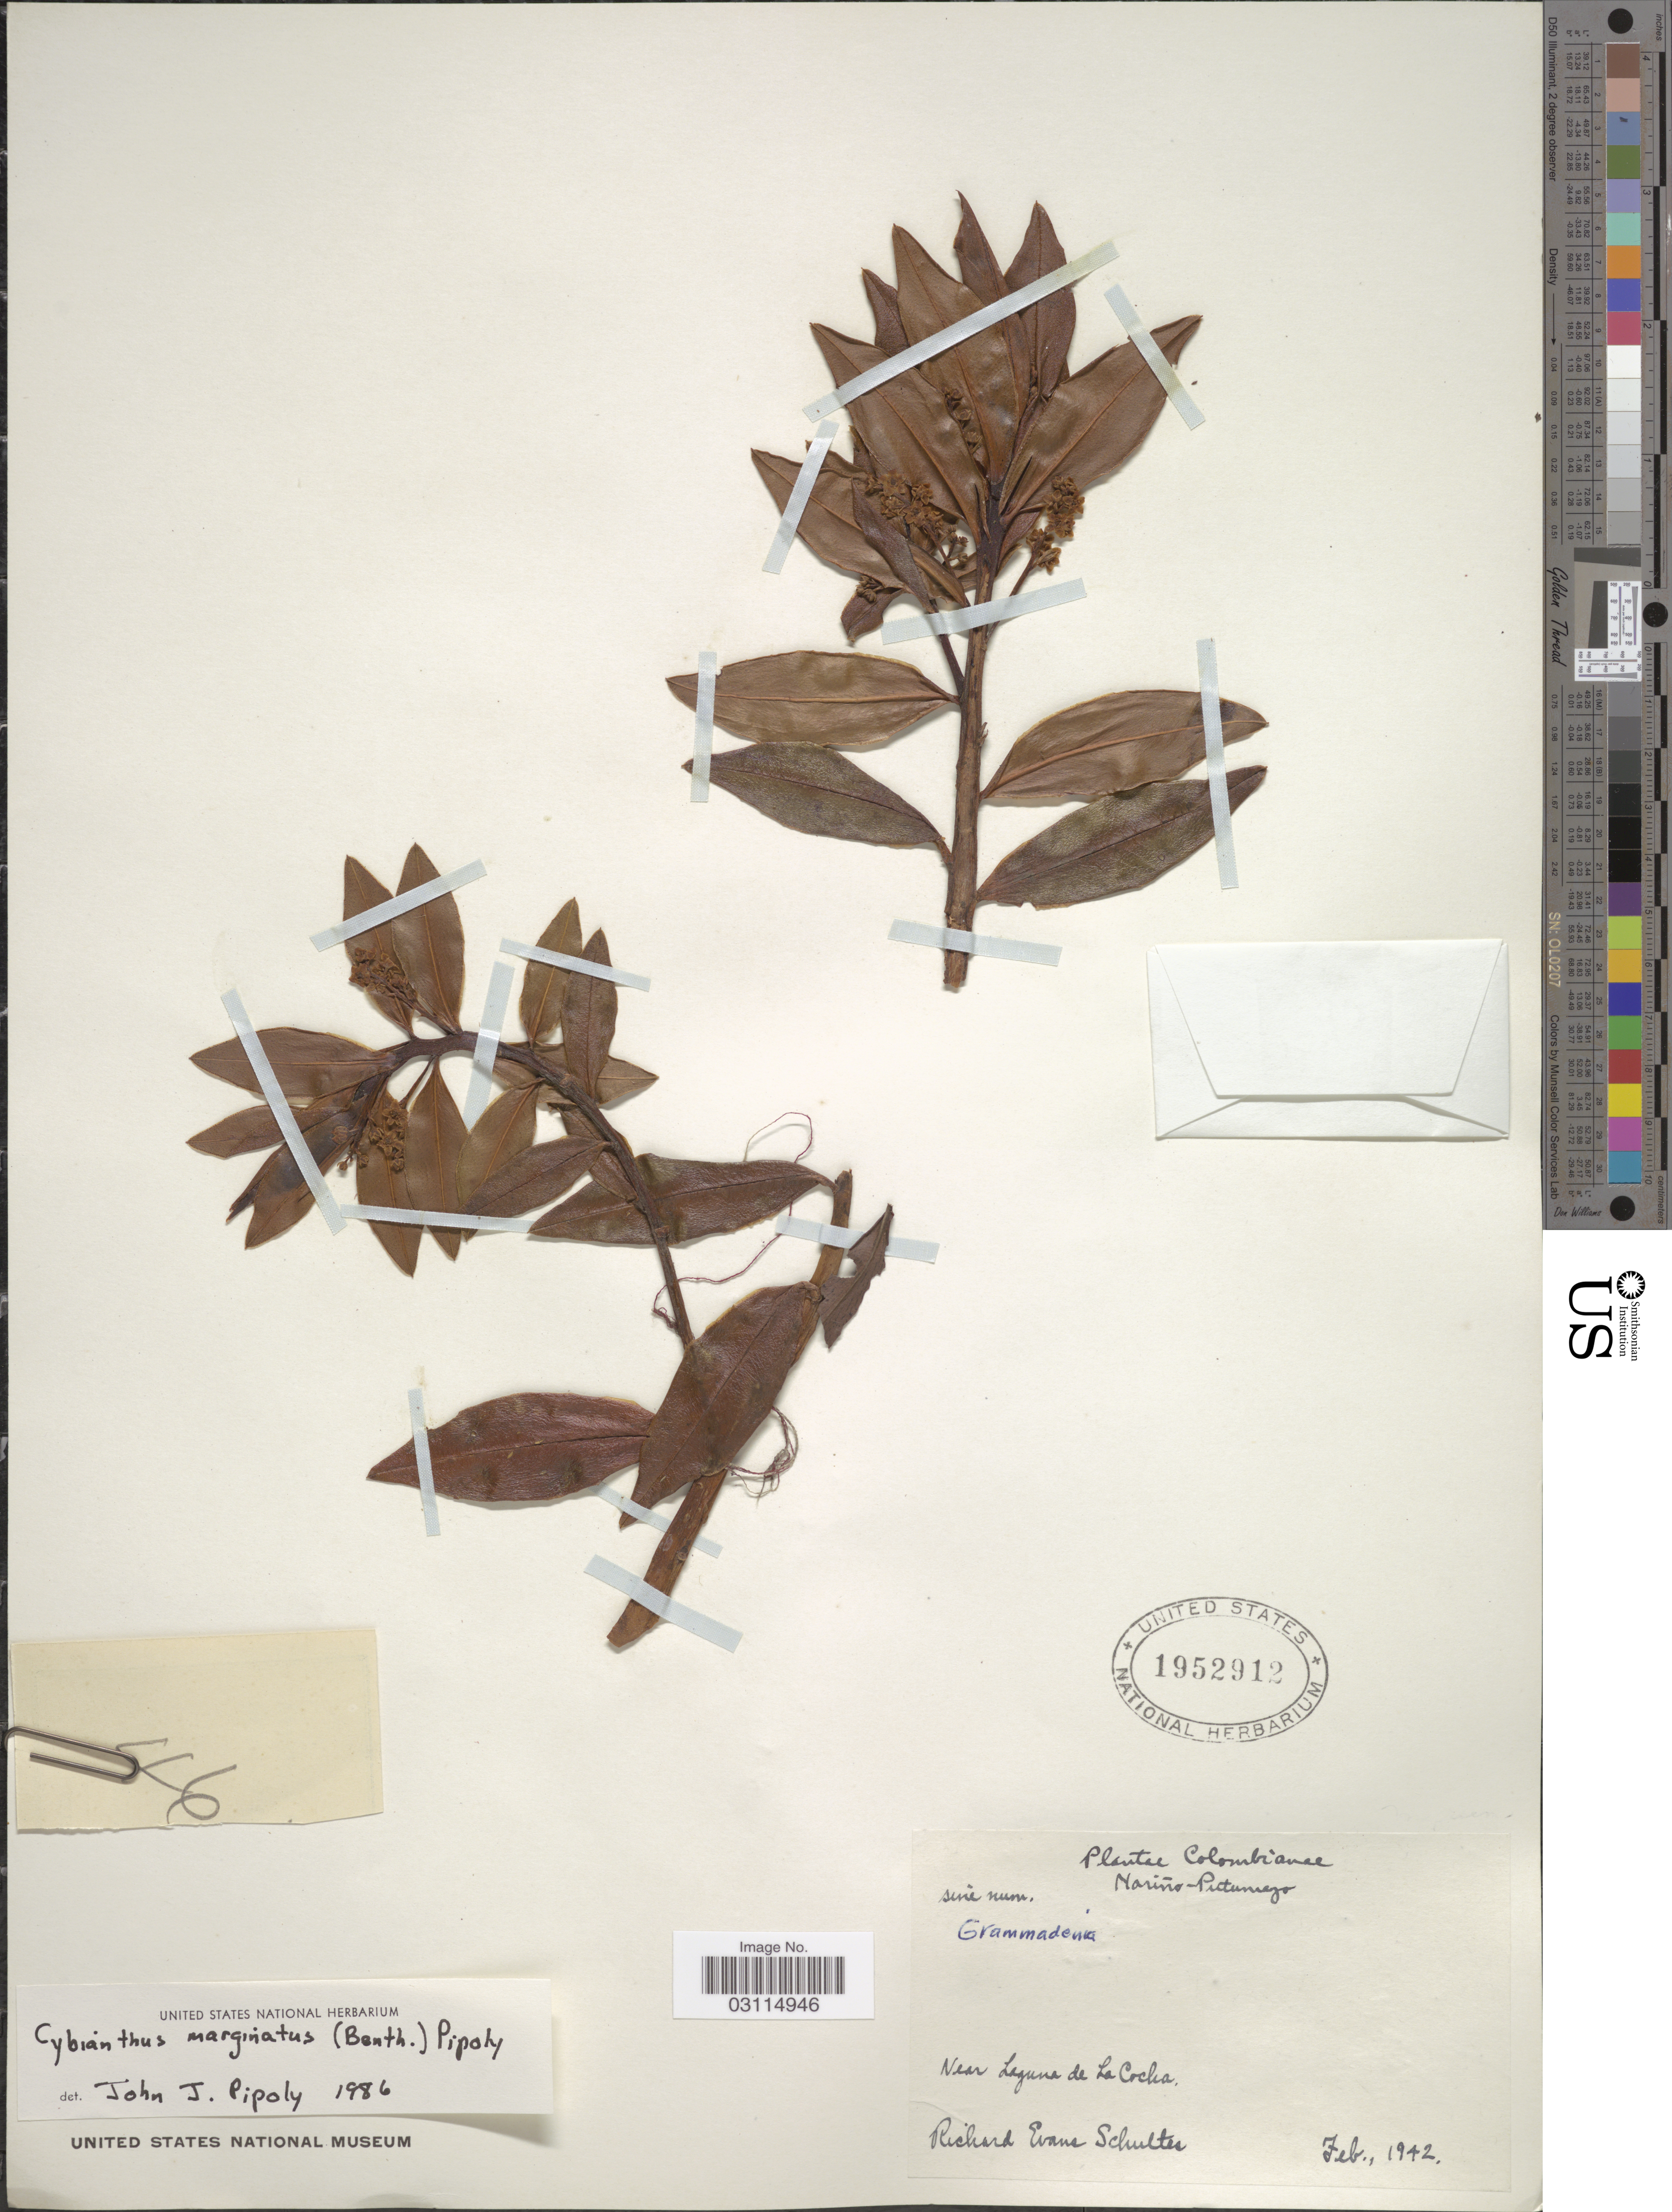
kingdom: Plantae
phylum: Tracheophyta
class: Magnoliopsida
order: Ericales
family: Primulaceae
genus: Cybianthus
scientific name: Cybianthus marginatus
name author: (Benth.) Pipoly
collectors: R. E. Schultes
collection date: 1942-02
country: Colombia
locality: Nariño-Putumayo. Near Laguna de La Cocha.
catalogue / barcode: US 1952912